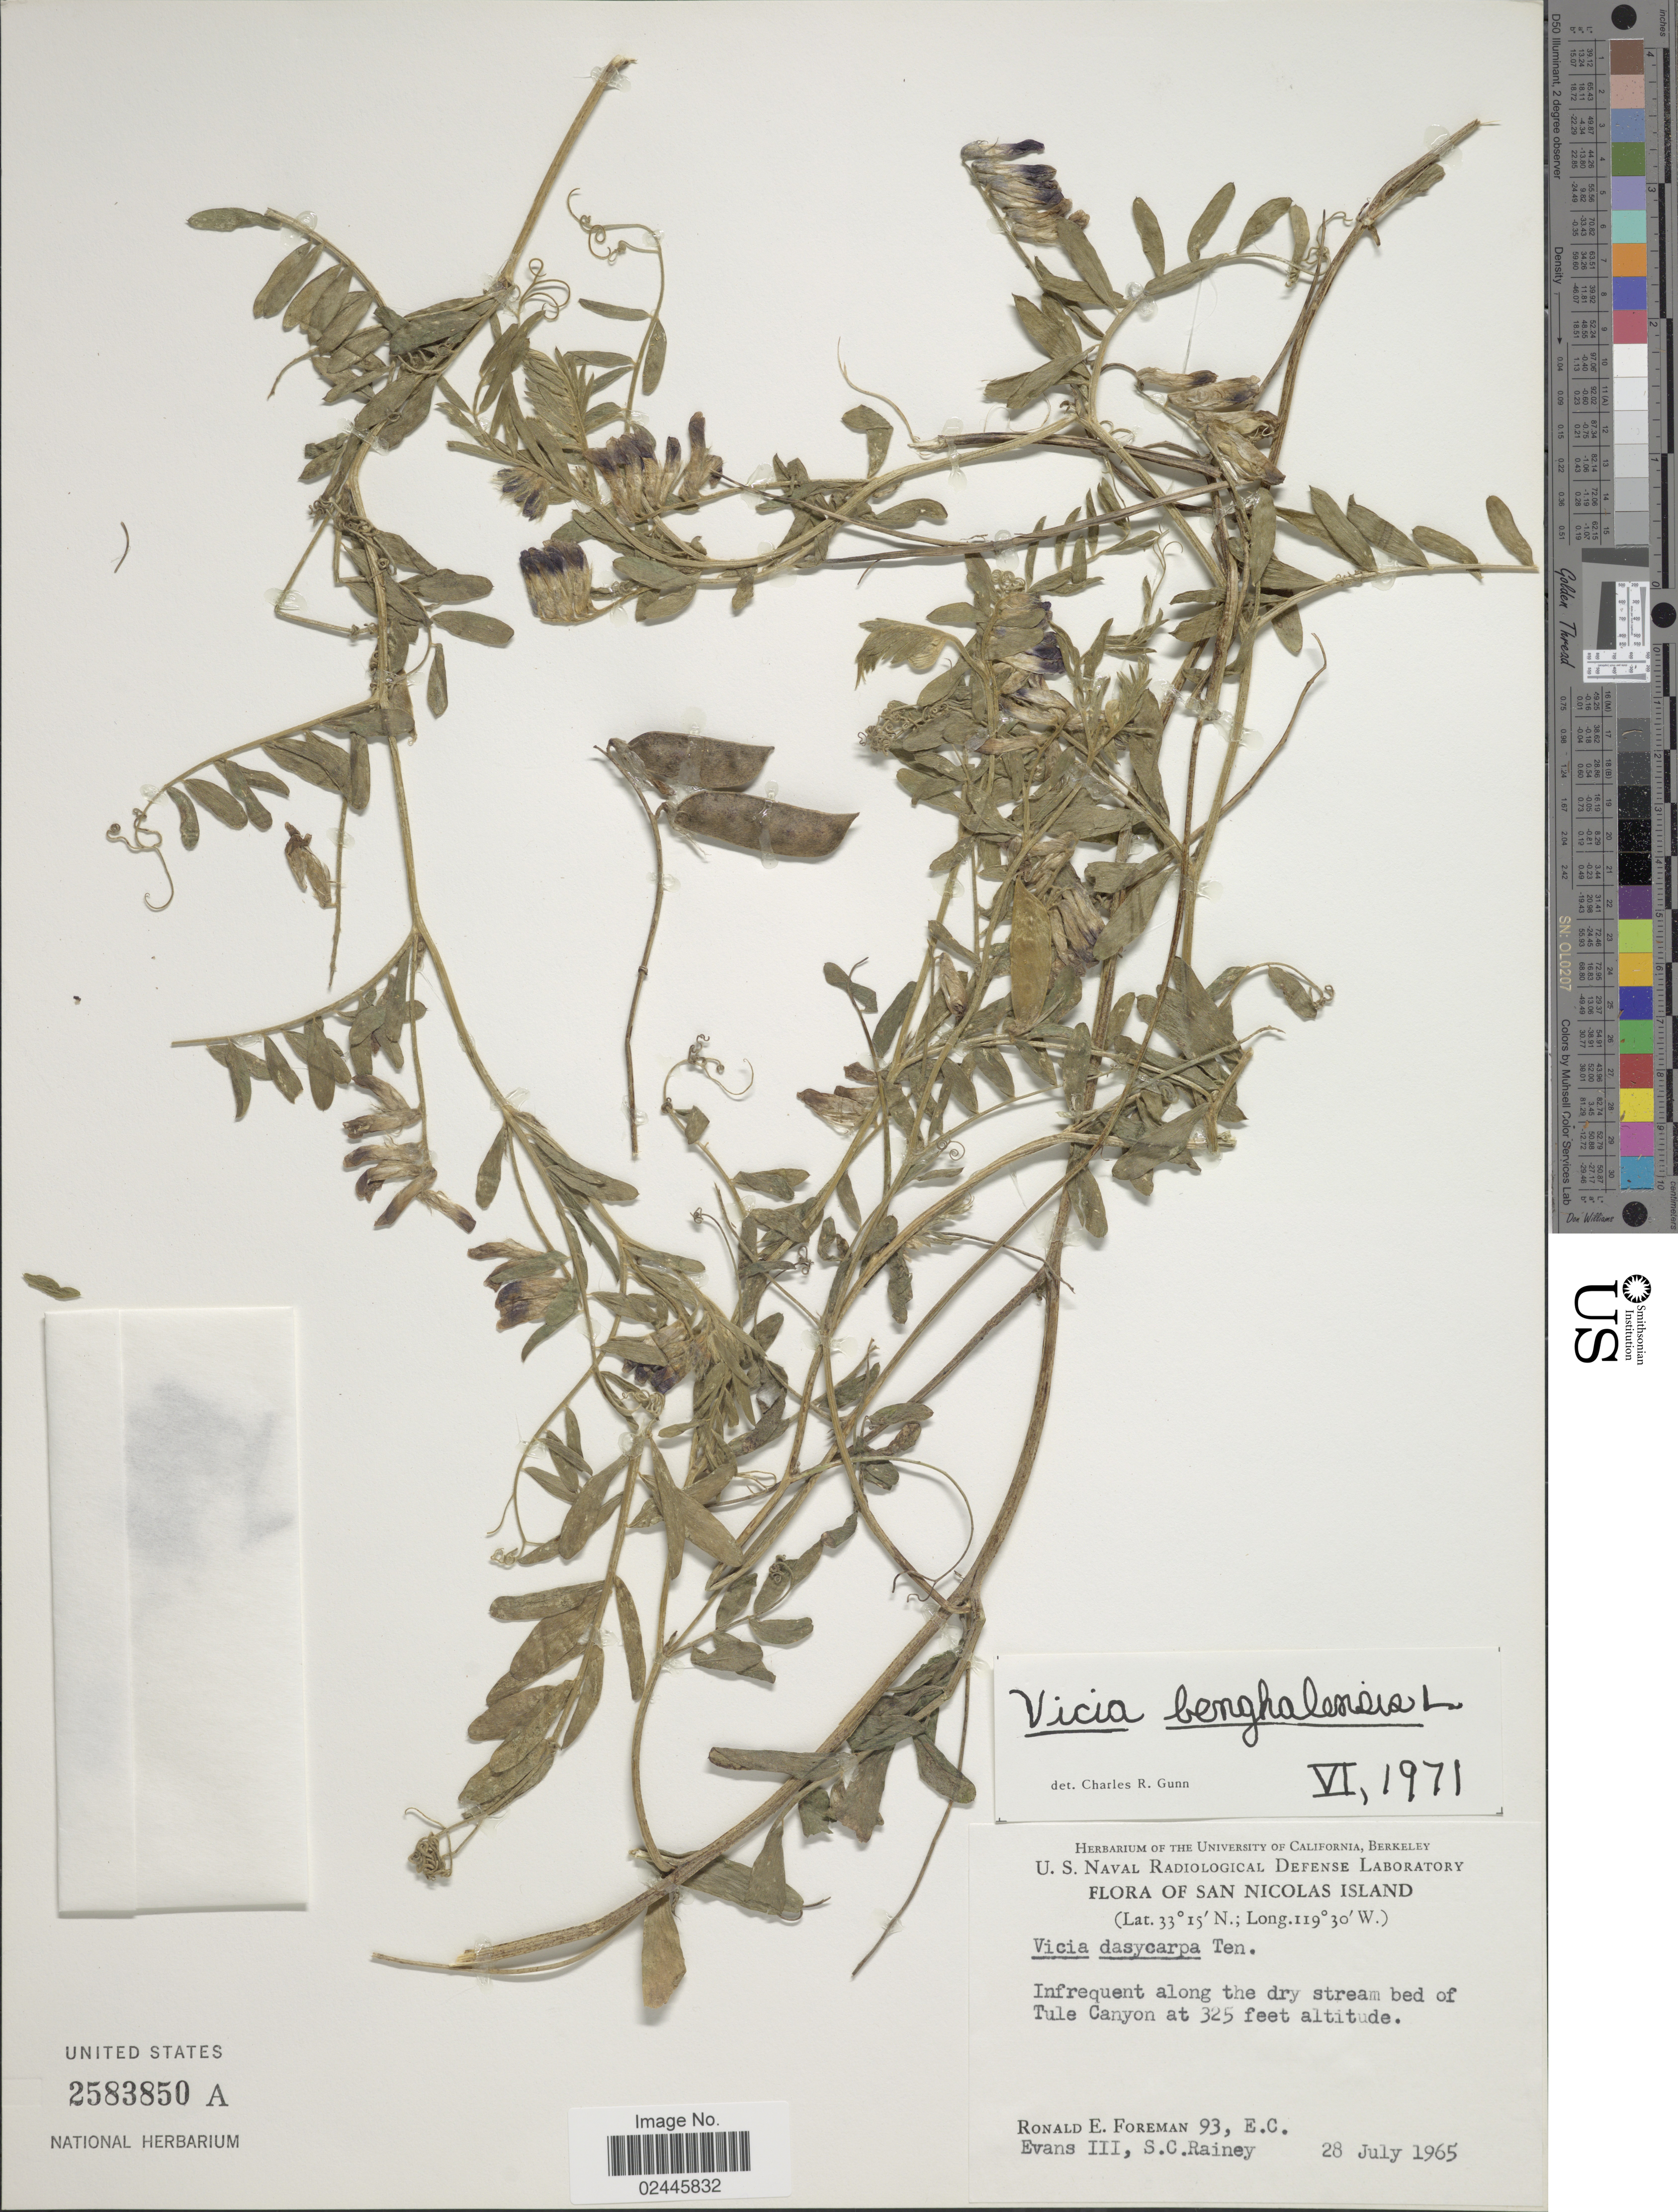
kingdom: Plantae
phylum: Tracheophyta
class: Magnoliopsida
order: Fabales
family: Fabaceae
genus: Vicia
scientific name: Vicia benghalensis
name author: L.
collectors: R. Foreman, E. C. Evans & S. C. Rainey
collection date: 1965-07-28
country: United States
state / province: California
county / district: Ventura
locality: San Nicolas Island, Infrequent along the dry stream bed of Tule canyon. Ventura Co.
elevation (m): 99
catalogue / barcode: US 2583850A